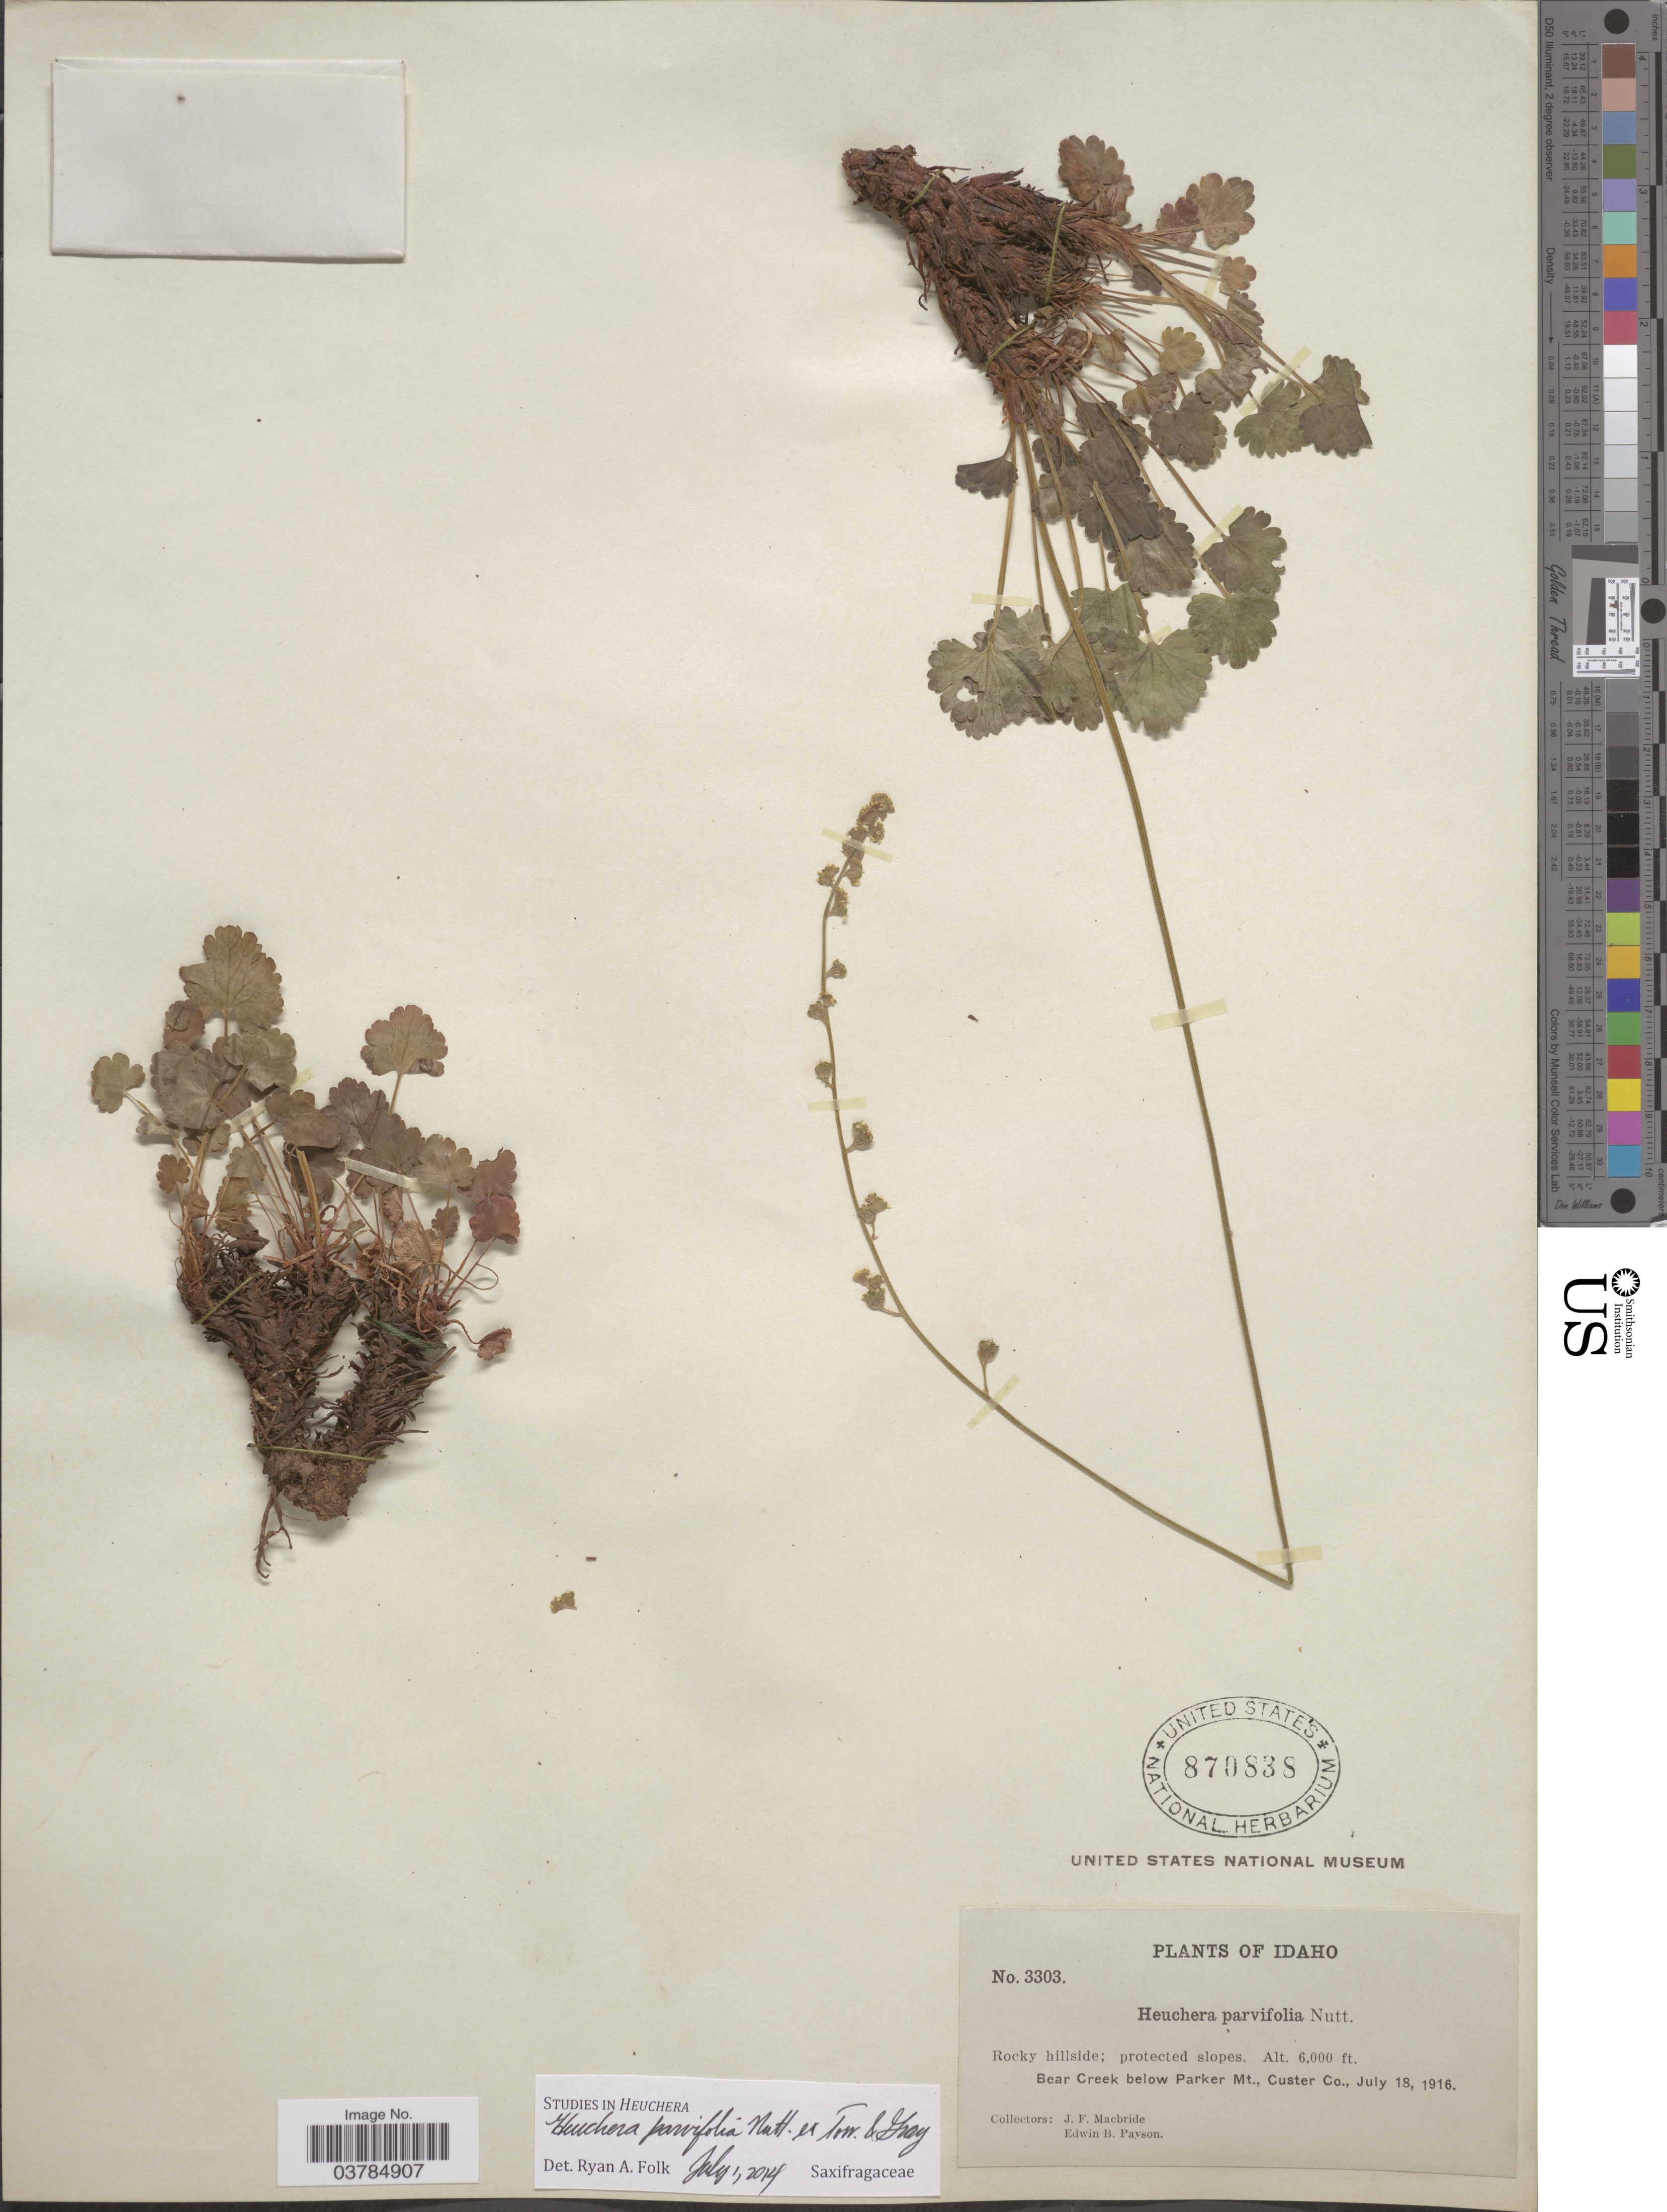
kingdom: Plantae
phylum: Tracheophyta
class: Magnoliopsida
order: Saxifragales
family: Saxifragaceae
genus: Heuchera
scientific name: Heuchera parvifolia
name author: Nutt.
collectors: J. F. Macbride & E. B. Payson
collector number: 3303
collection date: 1916-07-18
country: United States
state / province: Idaho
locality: Bear Creek below Parker Mt., Custer Co.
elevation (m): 1829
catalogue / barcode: US 870838